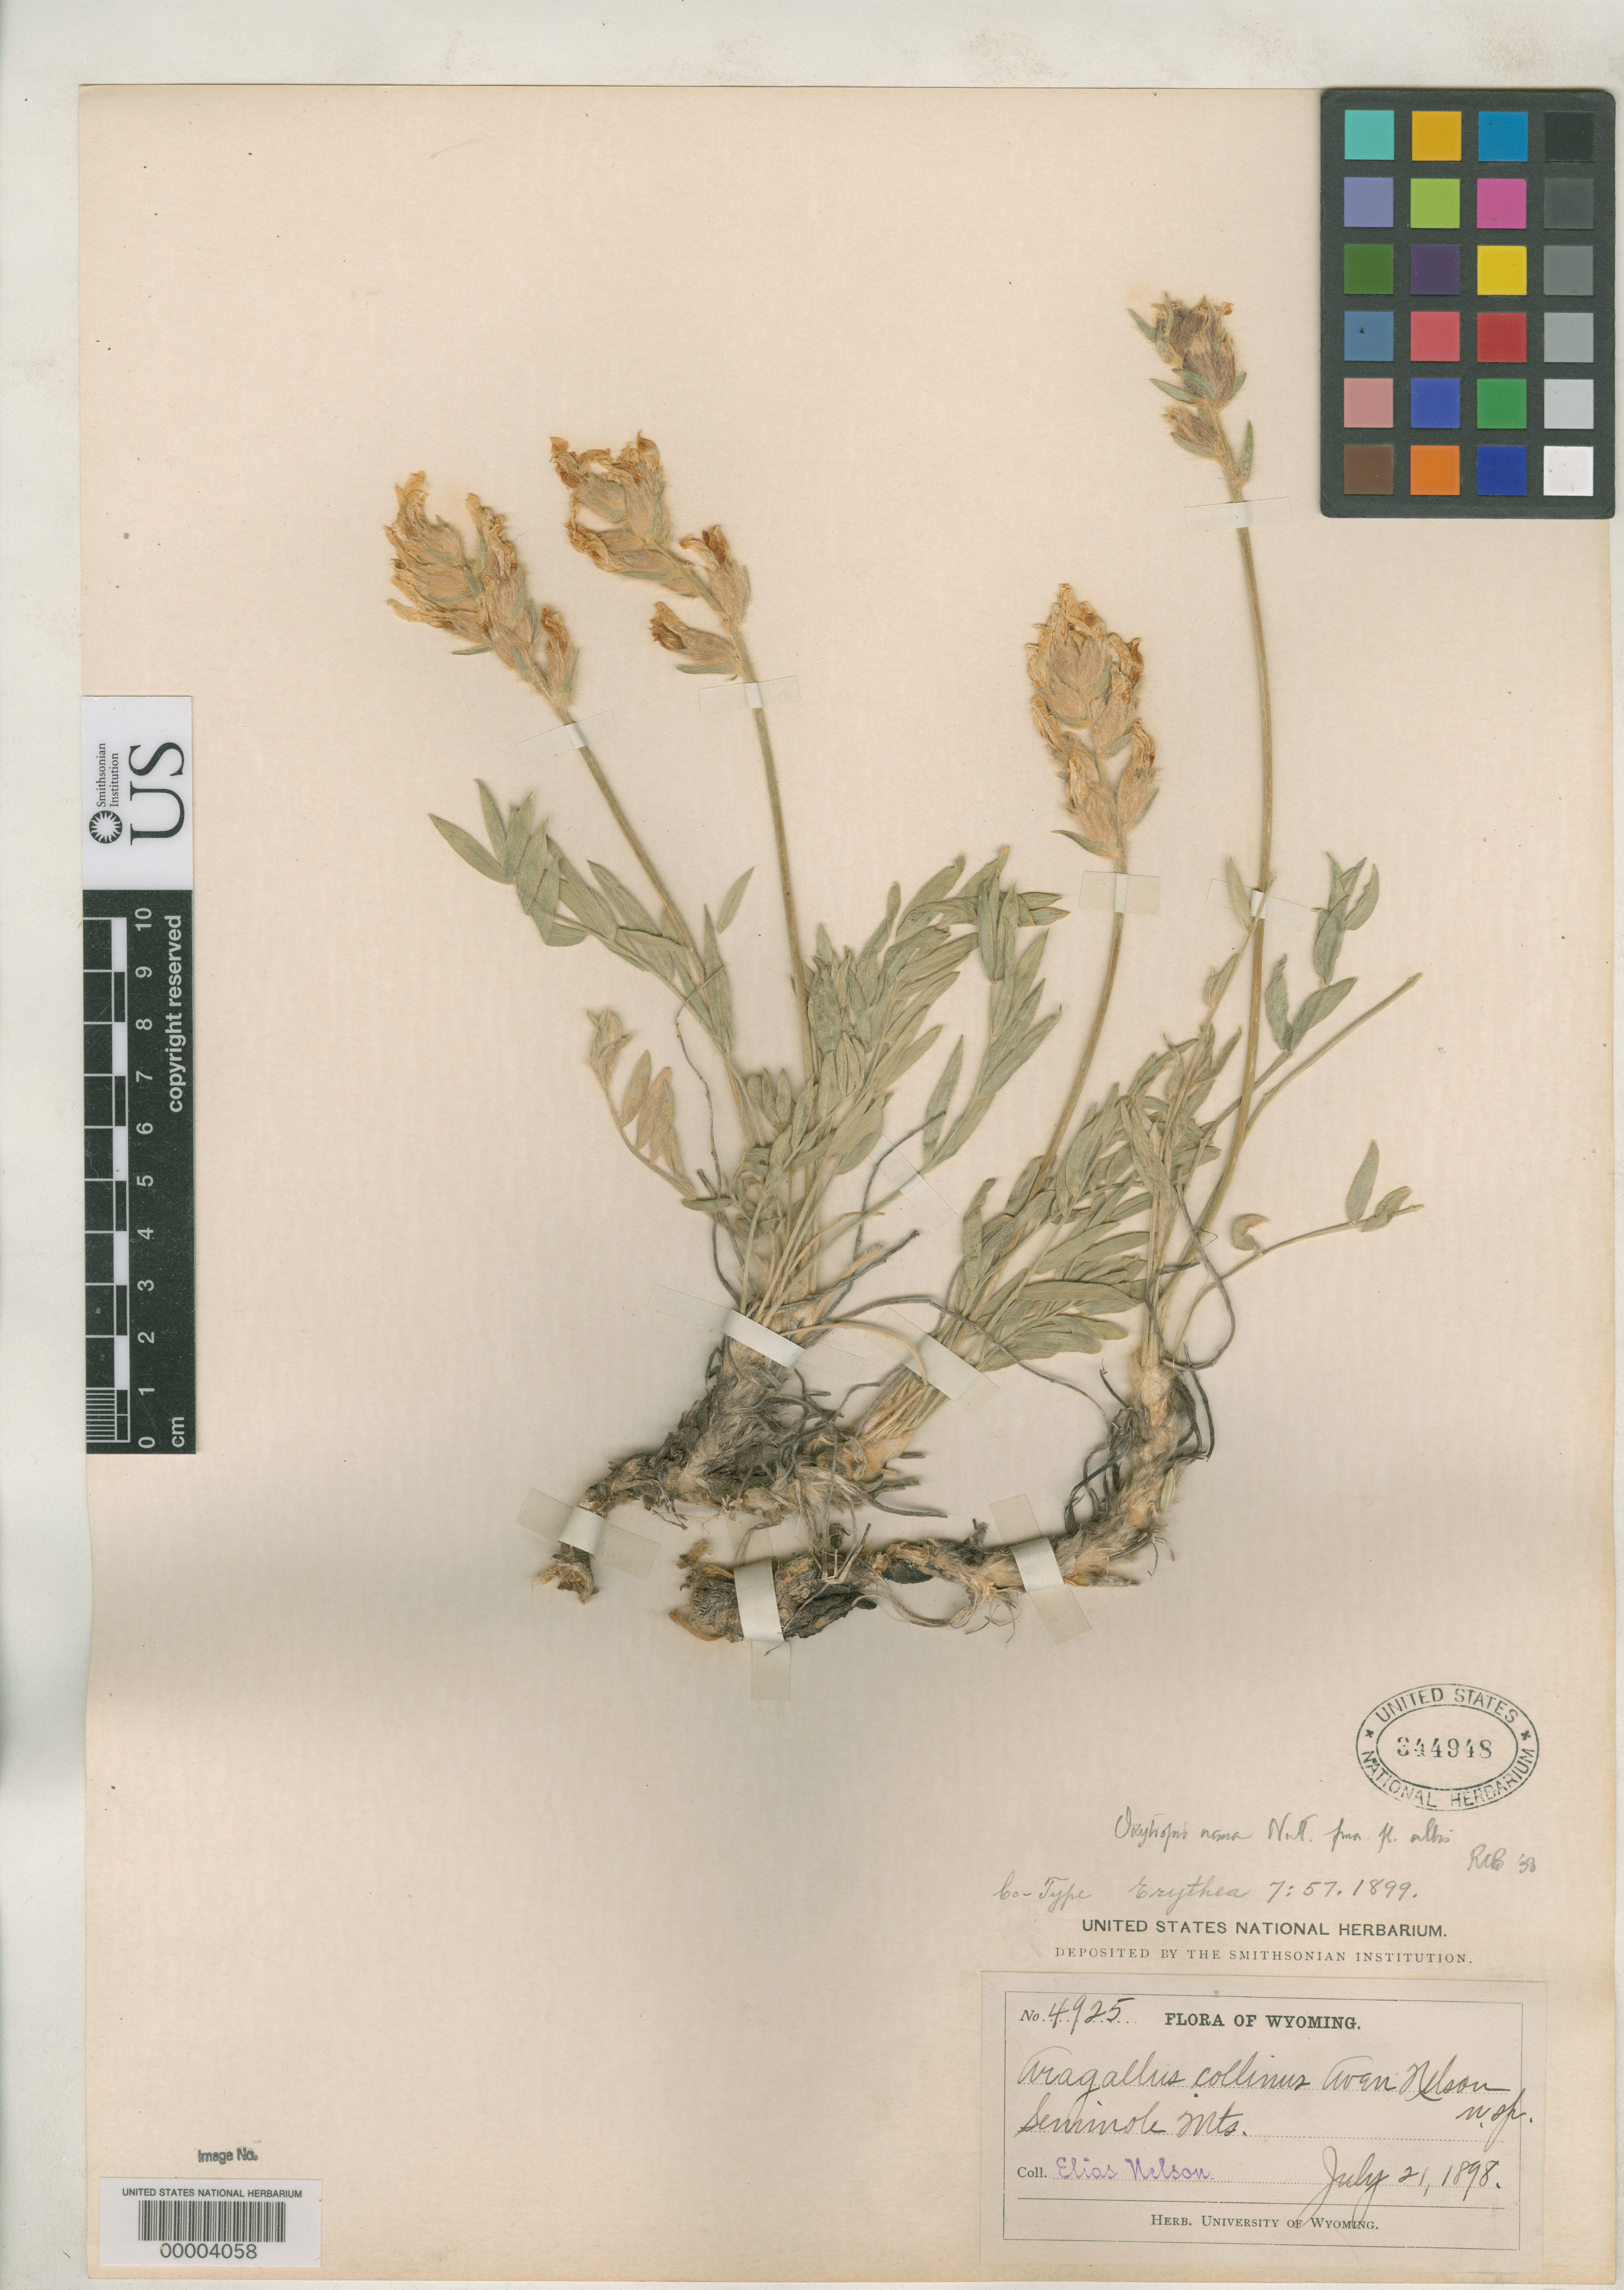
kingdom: Plantae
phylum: Tracheophyta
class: Magnoliopsida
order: Fabales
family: Fabaceae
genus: Aragallus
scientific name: Aragallus collinus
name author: A. Nelson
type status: Isosyntype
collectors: A. Nelson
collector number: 4925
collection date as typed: Jul 1958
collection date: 1958-07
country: United States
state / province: Wyoming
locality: Seminole Mountains.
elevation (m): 3048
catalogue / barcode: US 344948